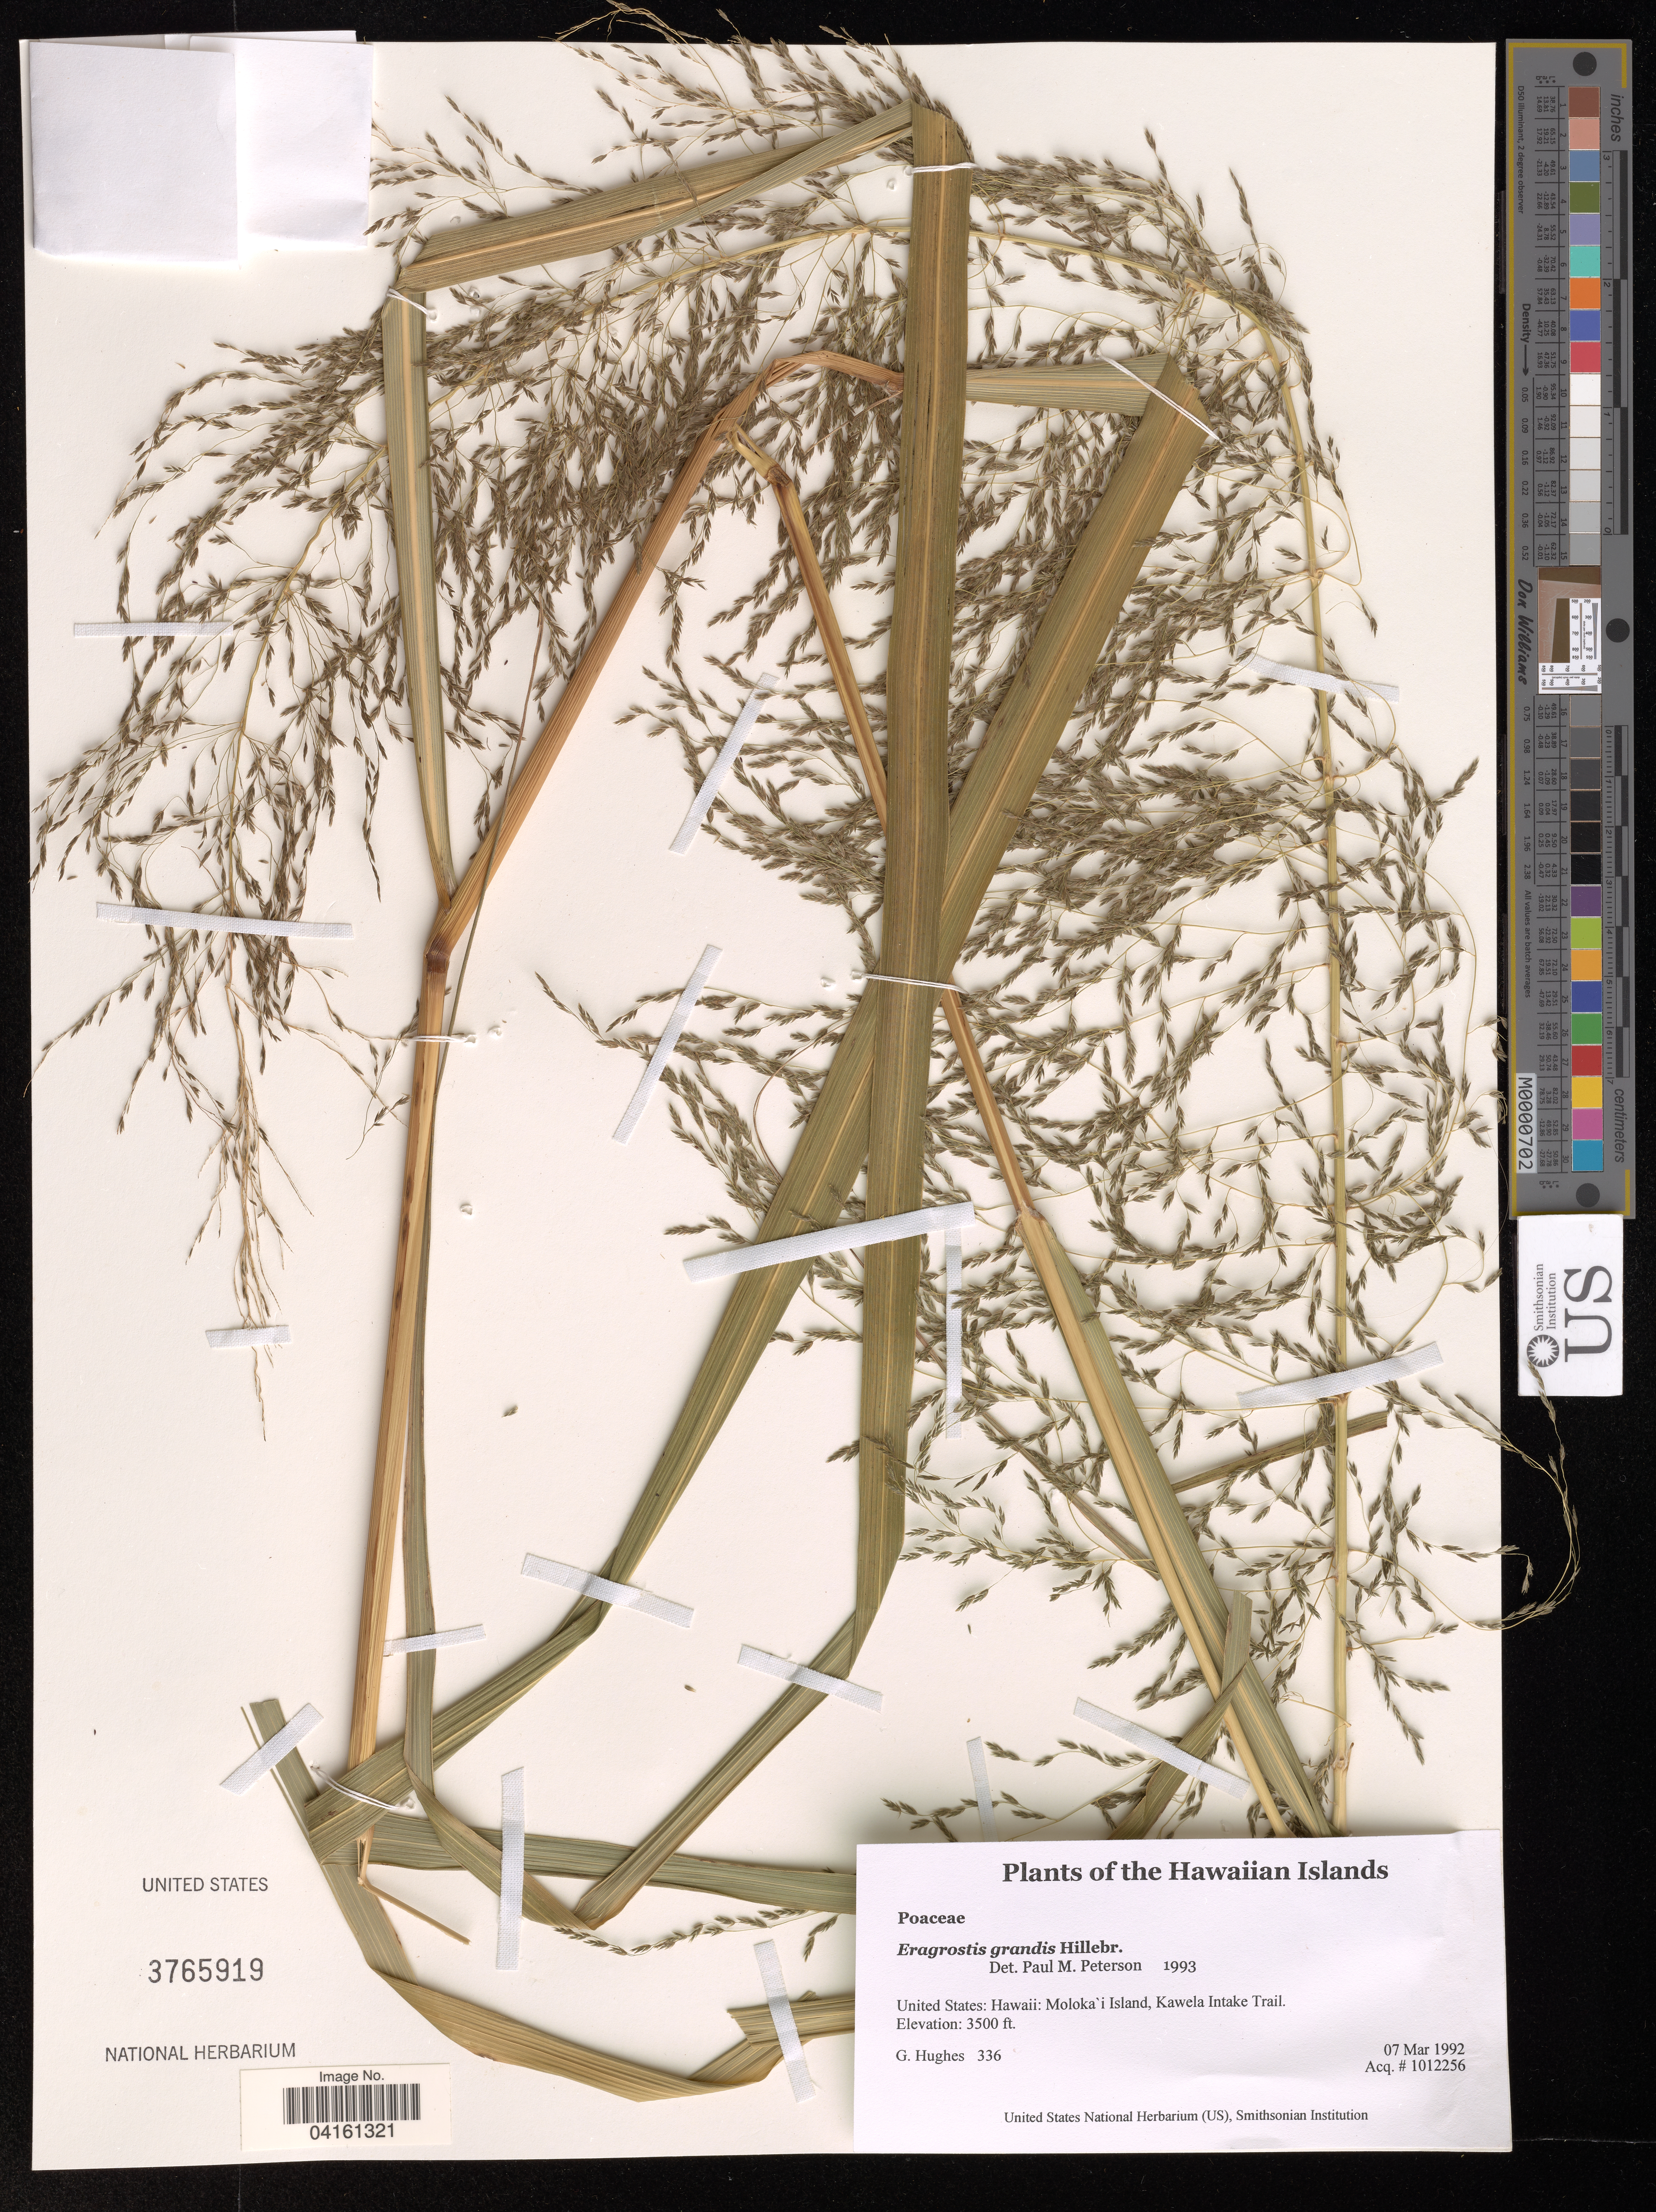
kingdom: Plantae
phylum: Tracheophyta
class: Liliopsida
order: Poales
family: Poaceae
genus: Eragrostis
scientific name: Eragrostis grandis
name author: Hillebr.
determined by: Peterson, Paul M., (BOT), Smithsonian Institution - National Museum of Natural History (UNITED STATES)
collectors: G. Hughes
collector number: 336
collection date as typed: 3-7-92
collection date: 1992-03-07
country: United States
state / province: Hawaii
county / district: Maui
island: Moloka'i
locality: Kawela Intake Trail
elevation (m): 1067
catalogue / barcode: US 3765919